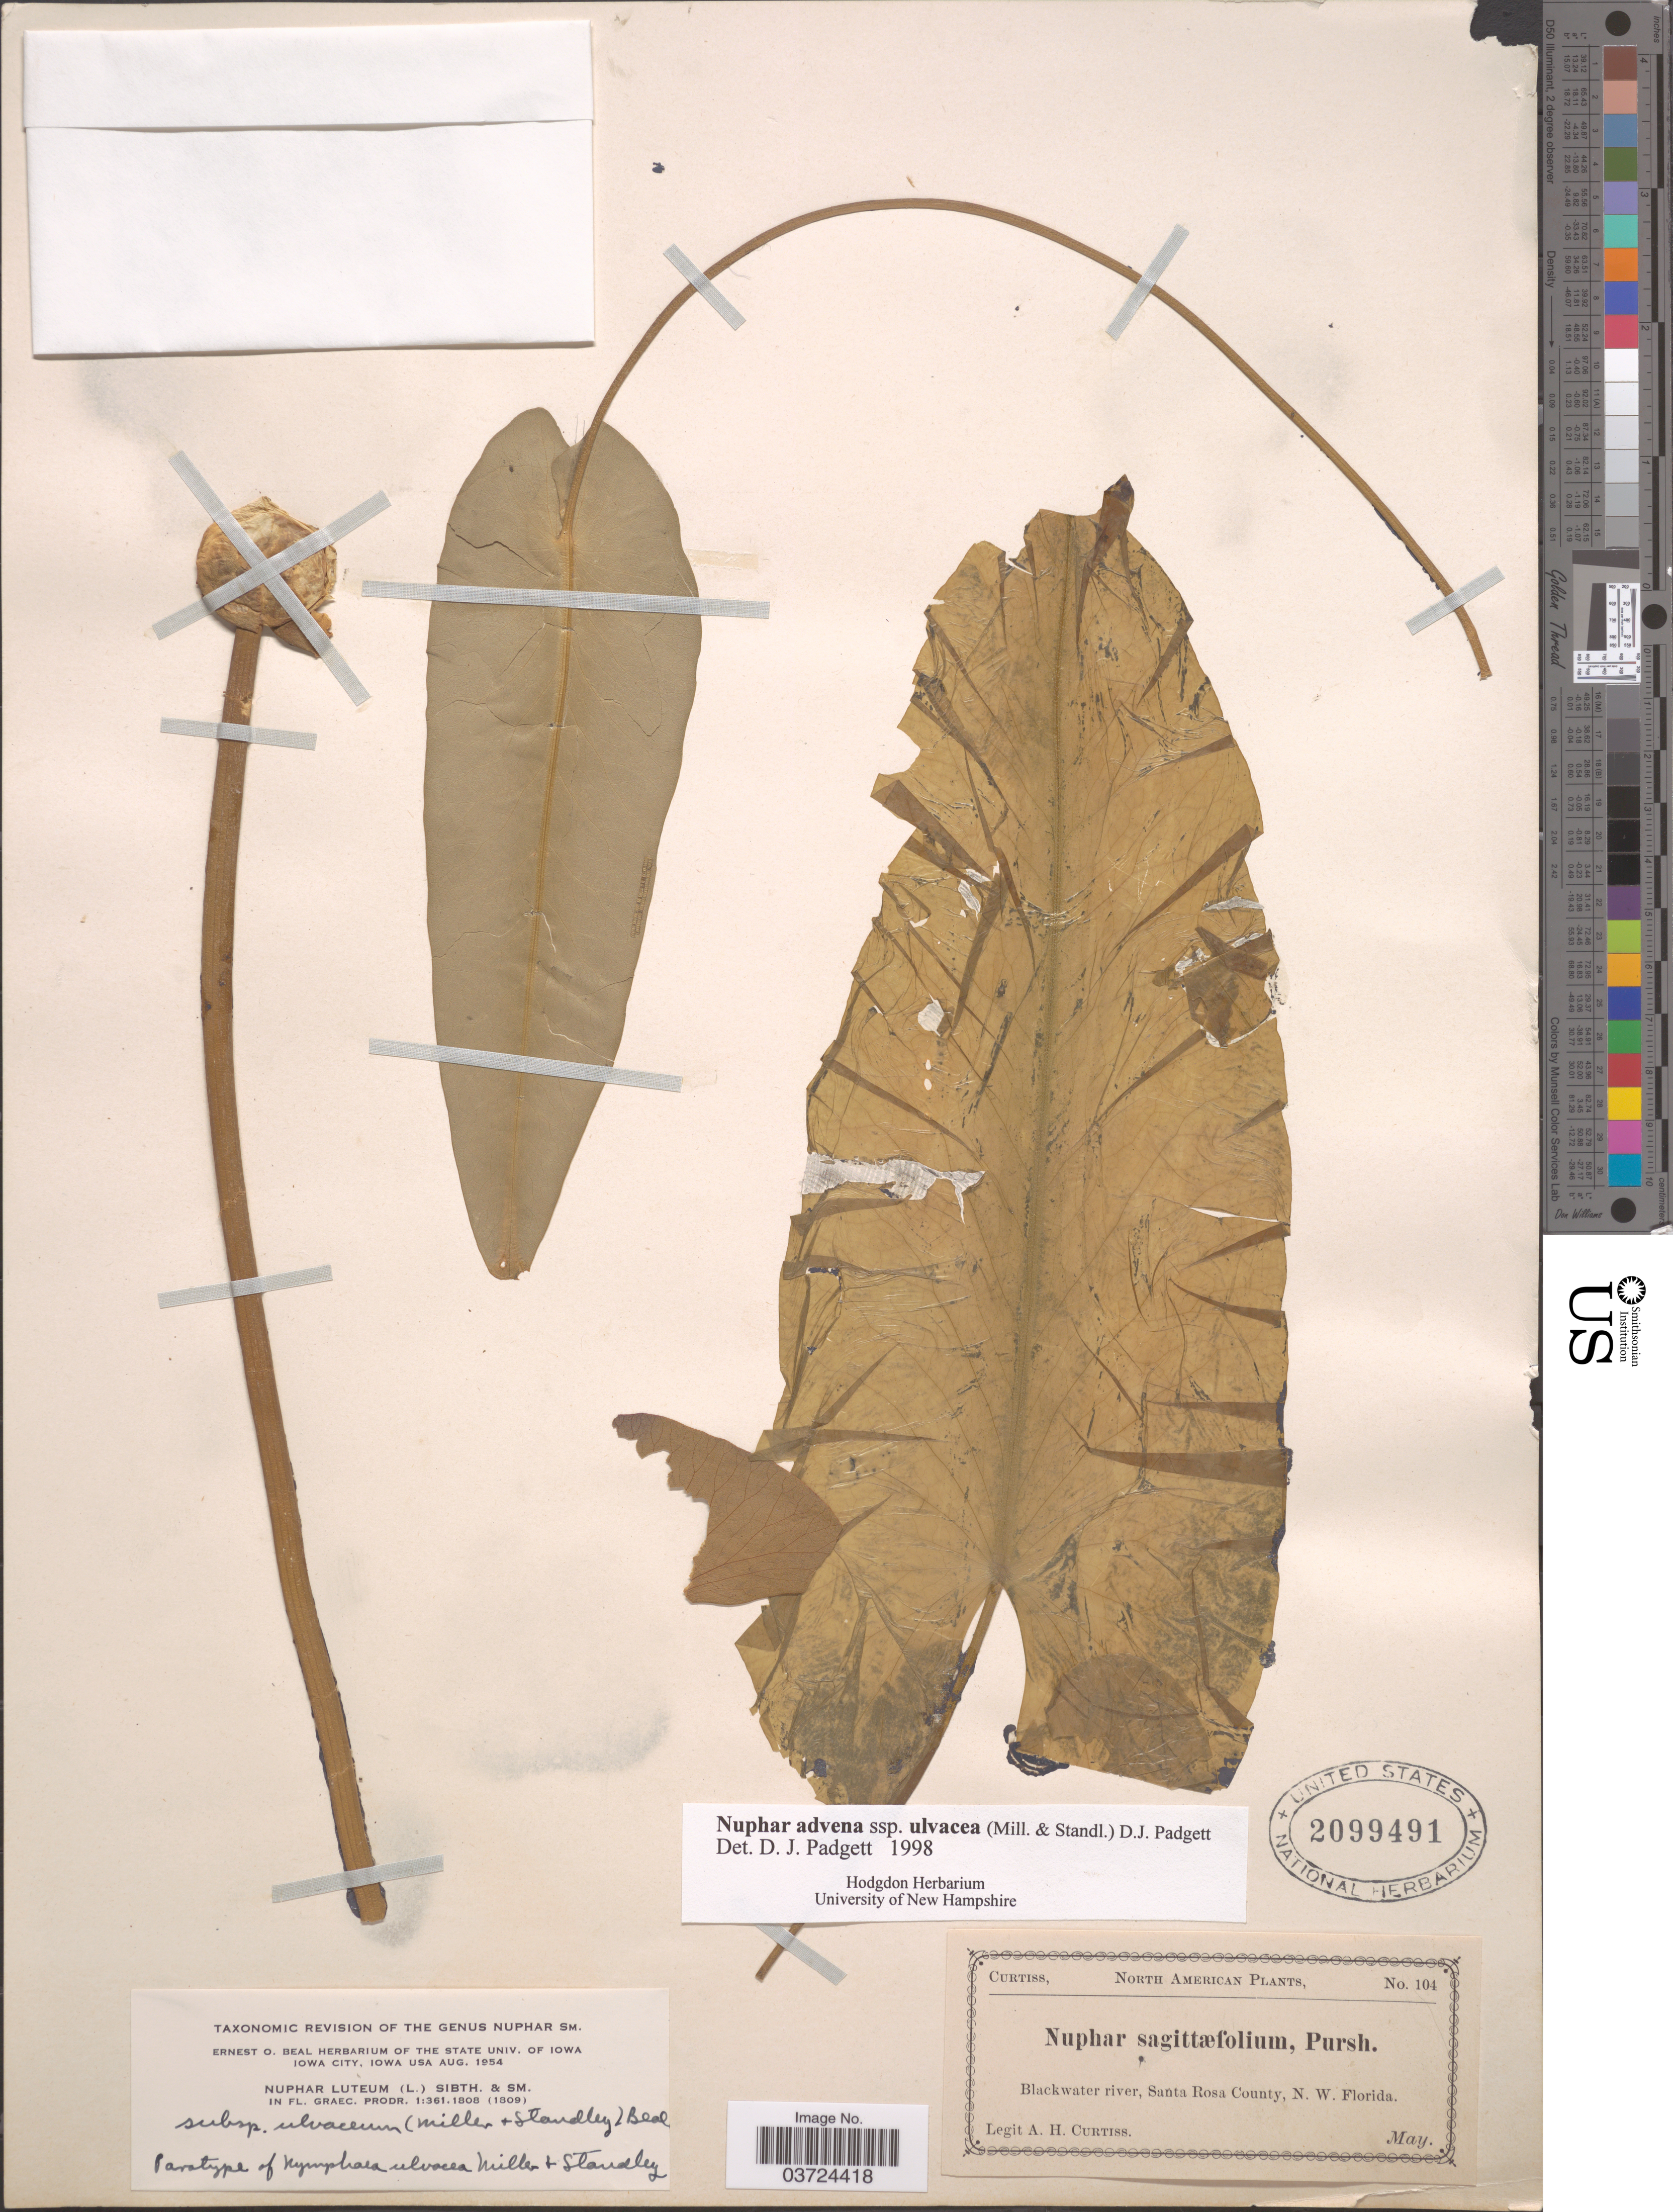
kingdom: Plantae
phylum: Tracheophyta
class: Magnoliopsida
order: Nymphaeales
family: Nymphaeaceae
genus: Nuphar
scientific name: Nuphar advena subsp. ulvacea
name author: (G.S. Mill. & Standl.) Padgett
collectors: A. H. Curtiss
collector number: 104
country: United States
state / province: Florida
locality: Blackwater river, Santa Rosa County, N. W. Florida.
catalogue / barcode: US 2099491